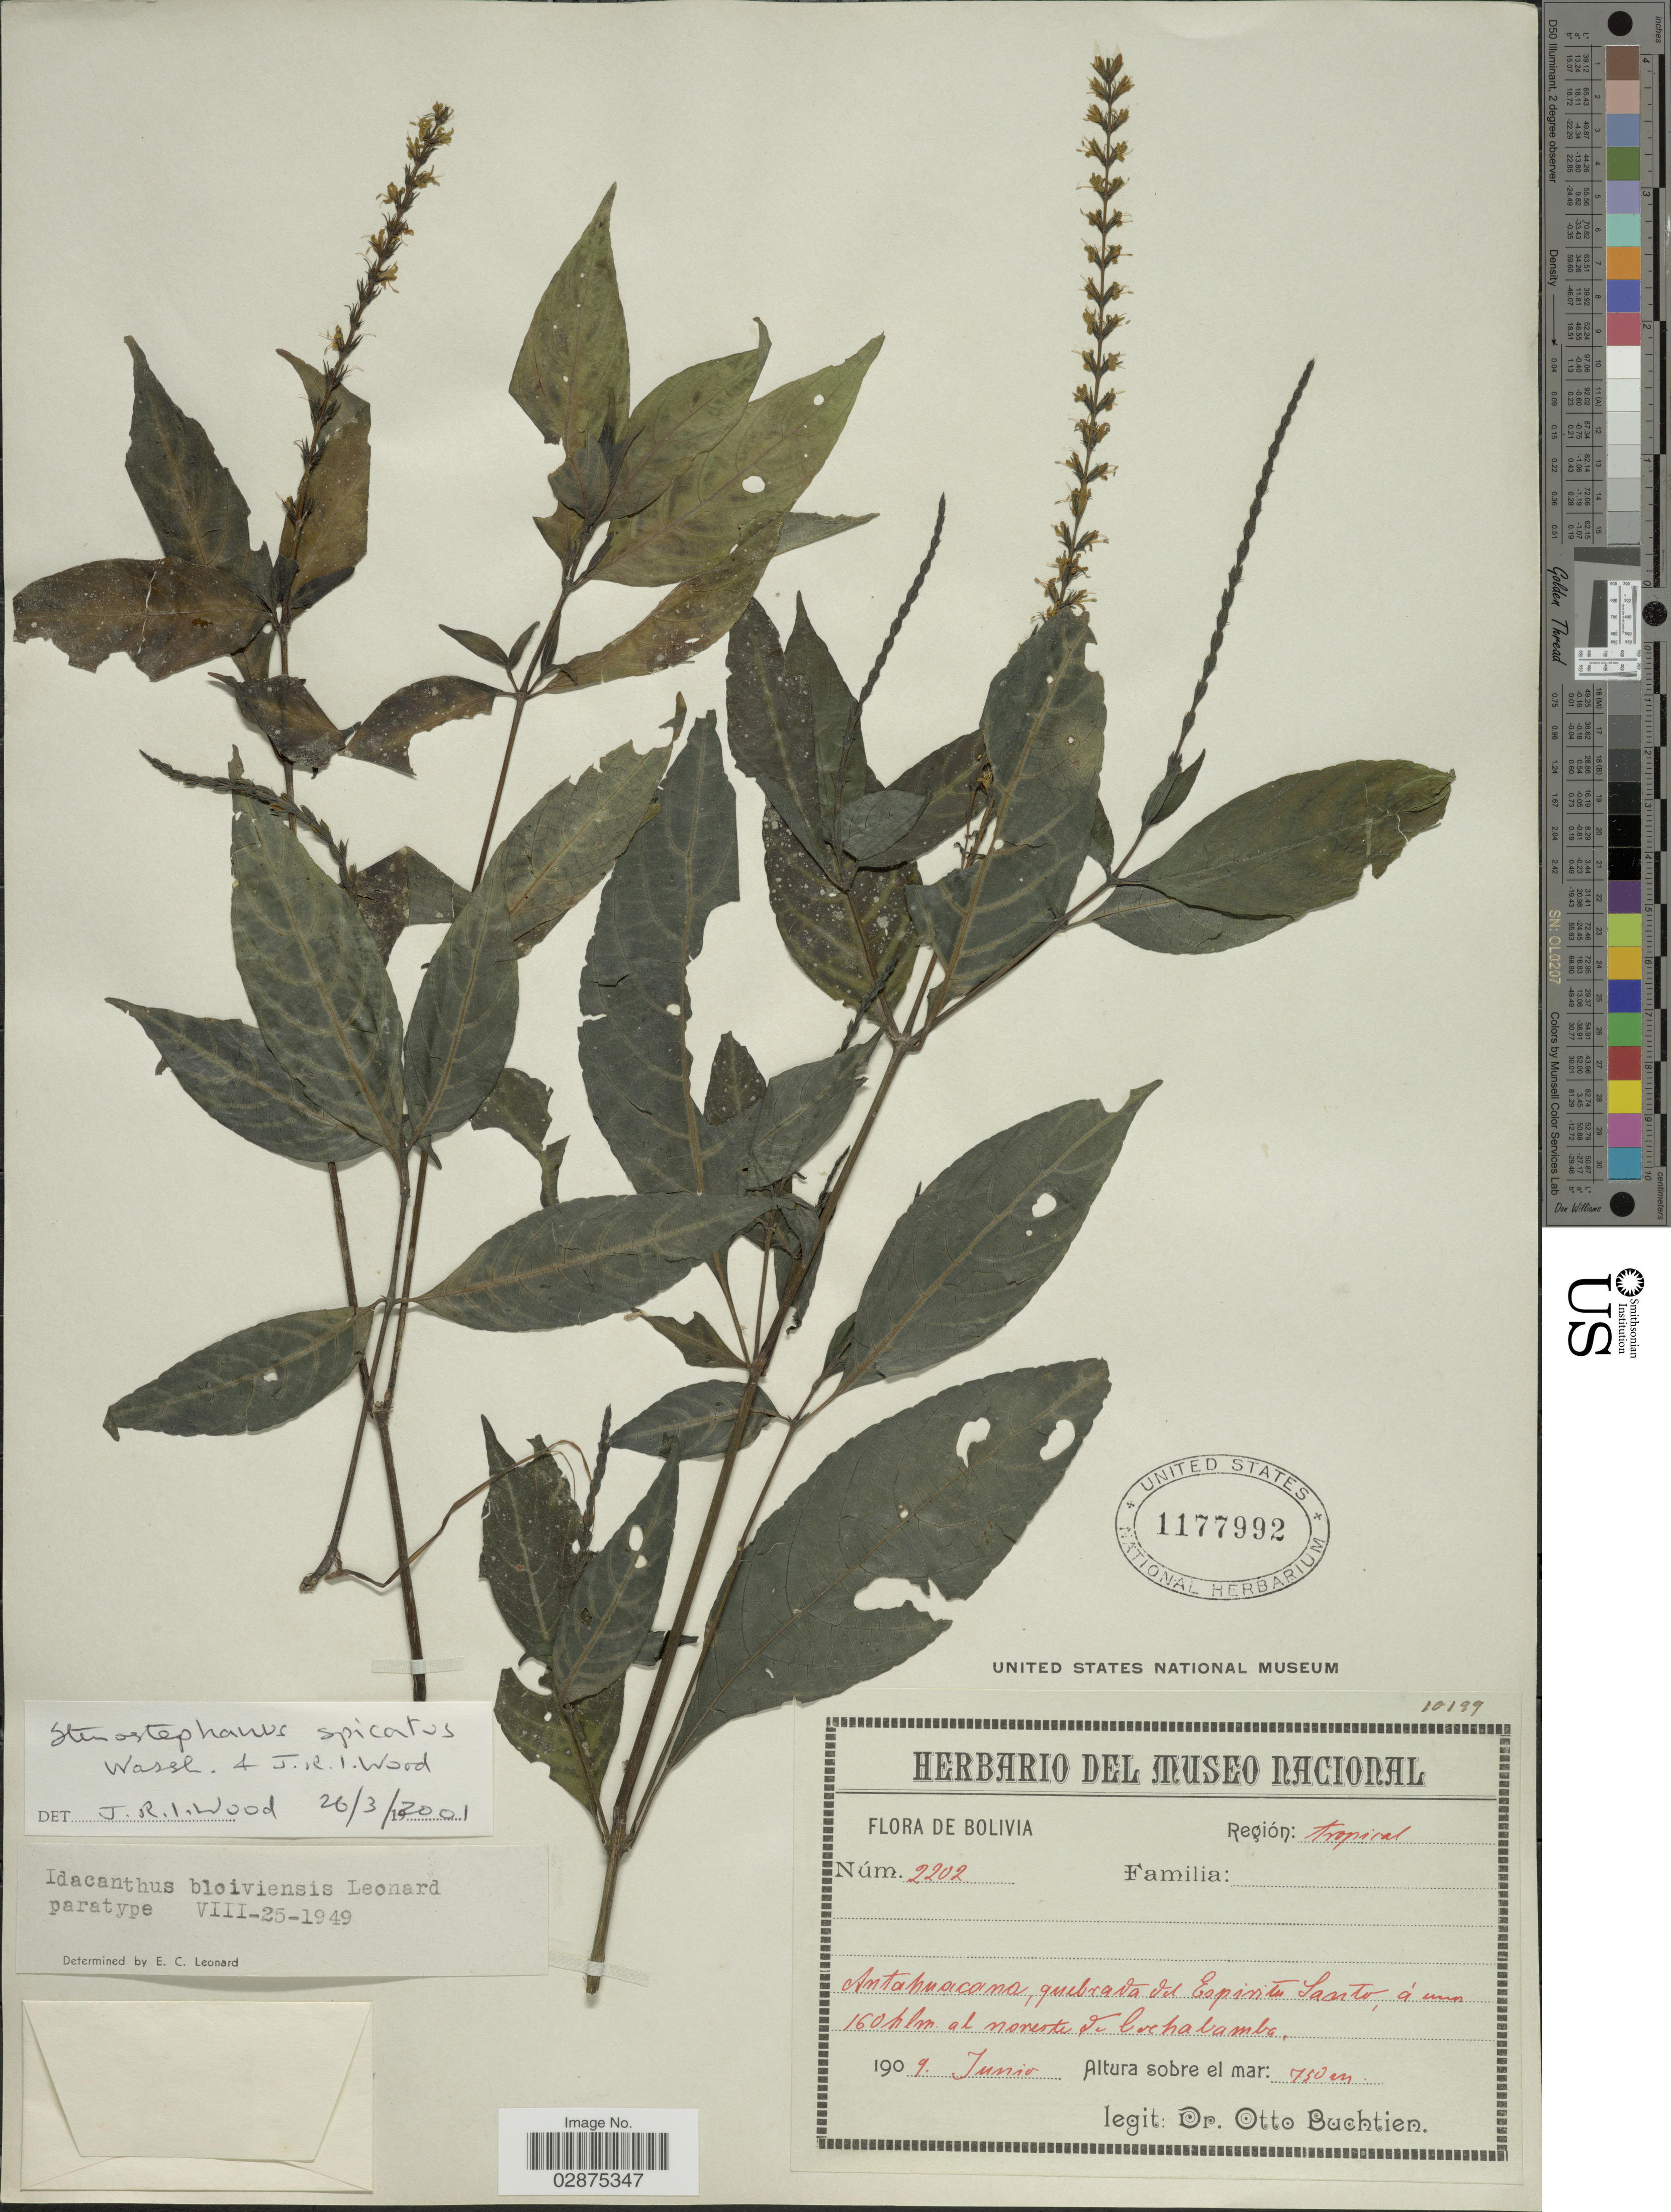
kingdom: Plantae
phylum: Tracheophyta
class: Magnoliopsida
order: Lamiales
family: Acanthaceae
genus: Stenostephanus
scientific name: Stenostephanus spicatus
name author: Wassh. & J.R.I. Wood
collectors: O. Buchtien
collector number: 2202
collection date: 1909-06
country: Bolivia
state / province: Cochabamba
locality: Región: tropical. Antahuacana, quebrada del Espiritu Santo, á unas.160 klm al noreste de Cochabamba.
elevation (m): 750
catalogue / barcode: US 1177992